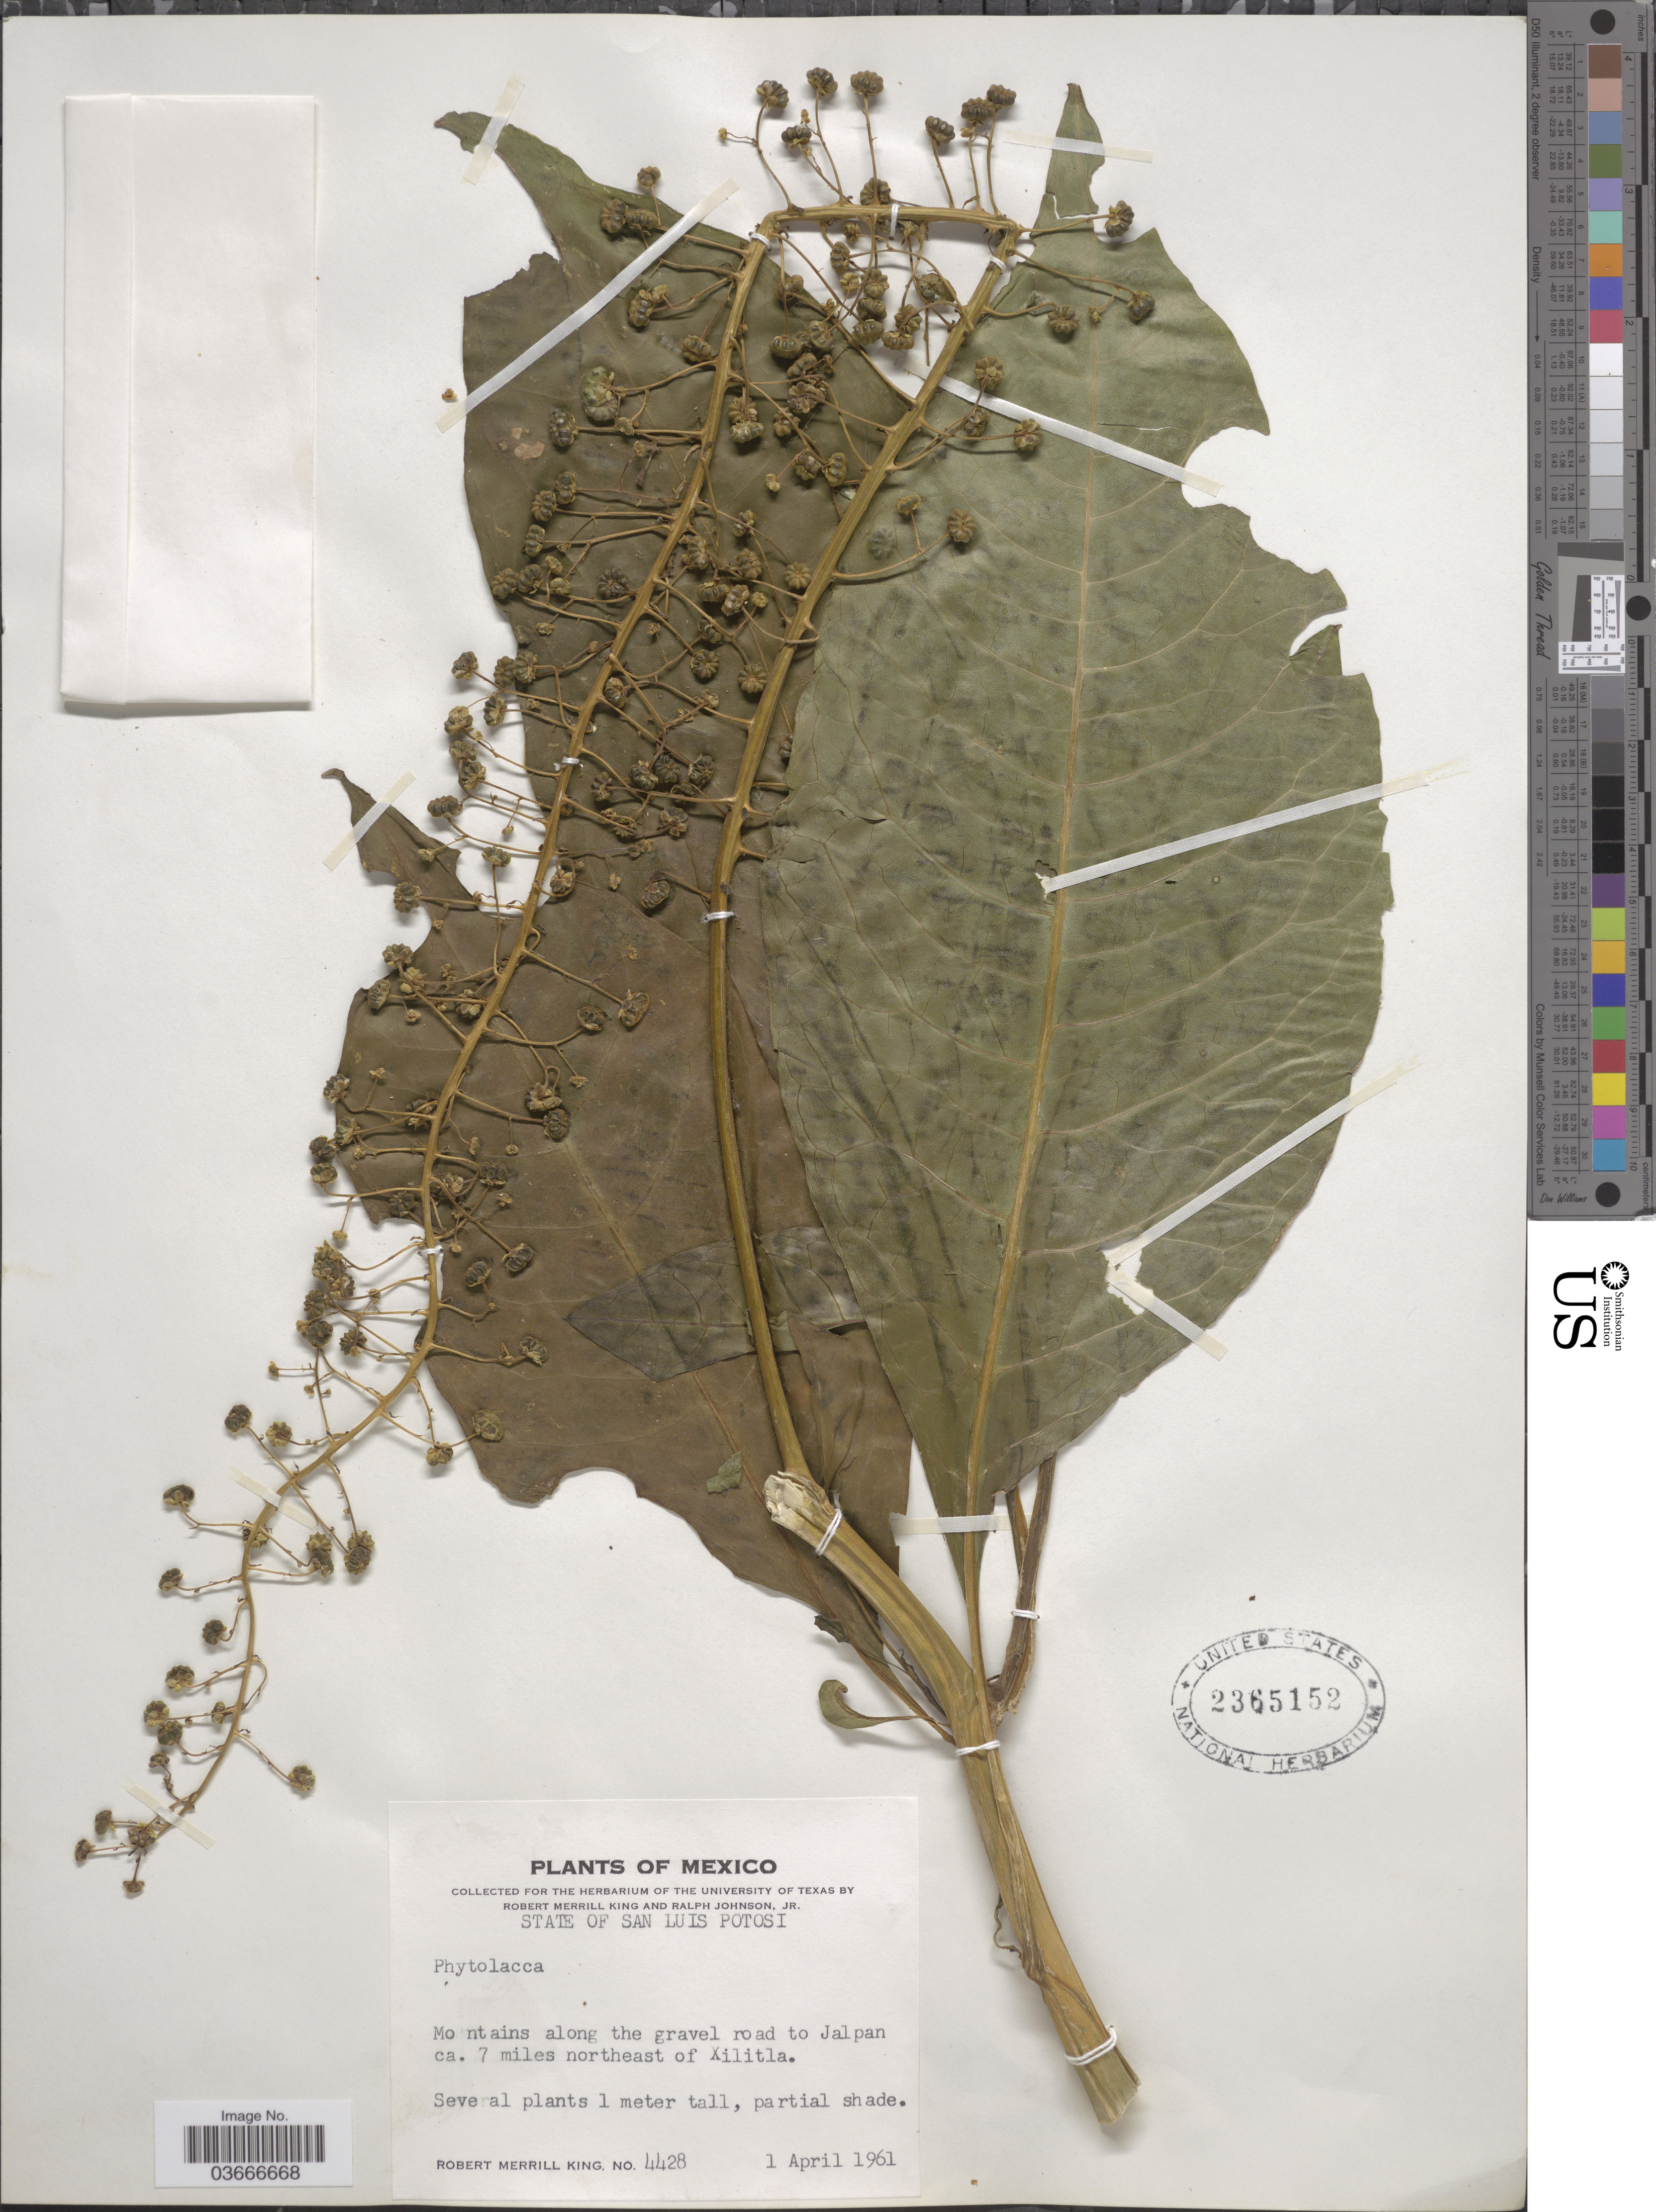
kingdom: Plantae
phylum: Tracheophyta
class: Magnoliopsida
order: Caryophyllales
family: Phytolaccaceae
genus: Phytolacca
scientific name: Phytolacca sp.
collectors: R. M. King & R. Johnson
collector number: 4428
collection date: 1961-04-01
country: Mexico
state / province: San Luis Potosí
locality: Mo ntains along the gravel road to Jalpan ca. 7 miles northeast of Xilitla.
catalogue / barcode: US 2365152